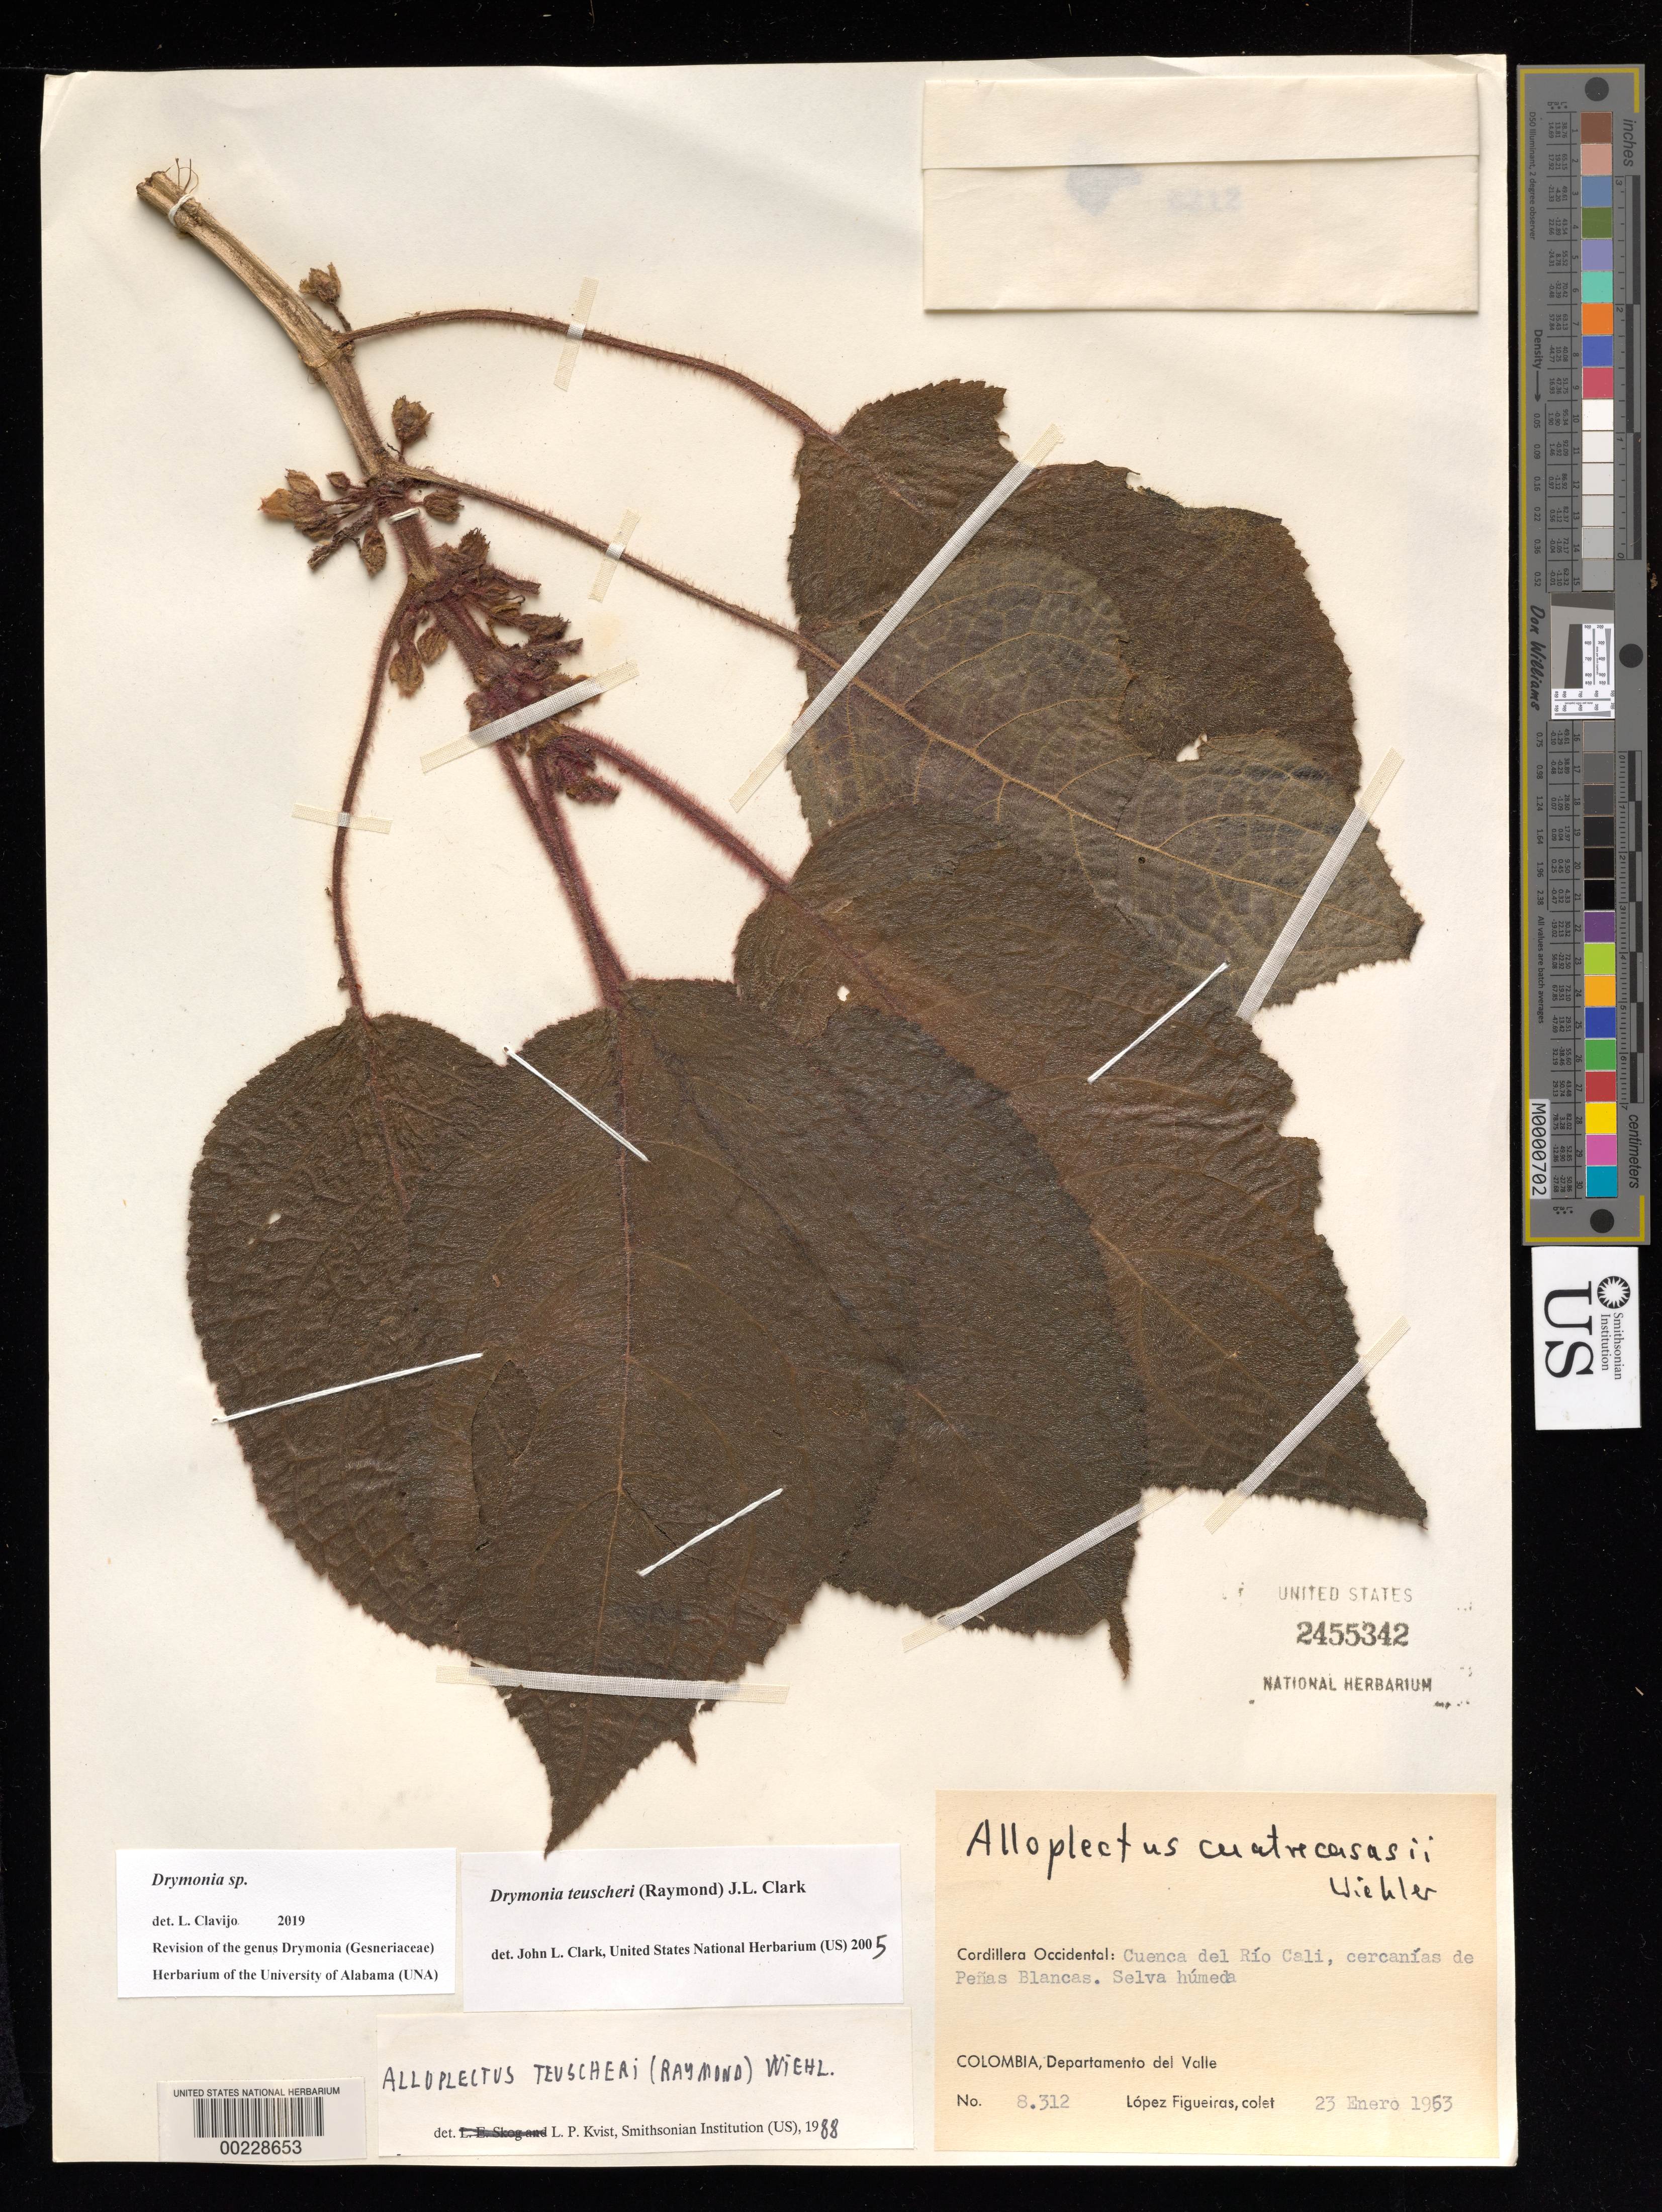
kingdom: Plantae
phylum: Tracheophyta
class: Magnoliopsida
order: Lamiales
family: Gesneriaceae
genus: Drymonia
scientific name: Drymonia teuscheri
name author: (Raymond) J.L. Clark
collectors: M. López Figueiras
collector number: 8312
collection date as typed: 23 Jan 1963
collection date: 1963-01-23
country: Colombia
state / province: Valle del Cauca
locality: Cordillera Occidental, Cuenca del Rio Cali, cercanías de Peñas Blancas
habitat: Selva húmeda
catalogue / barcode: US 2455342